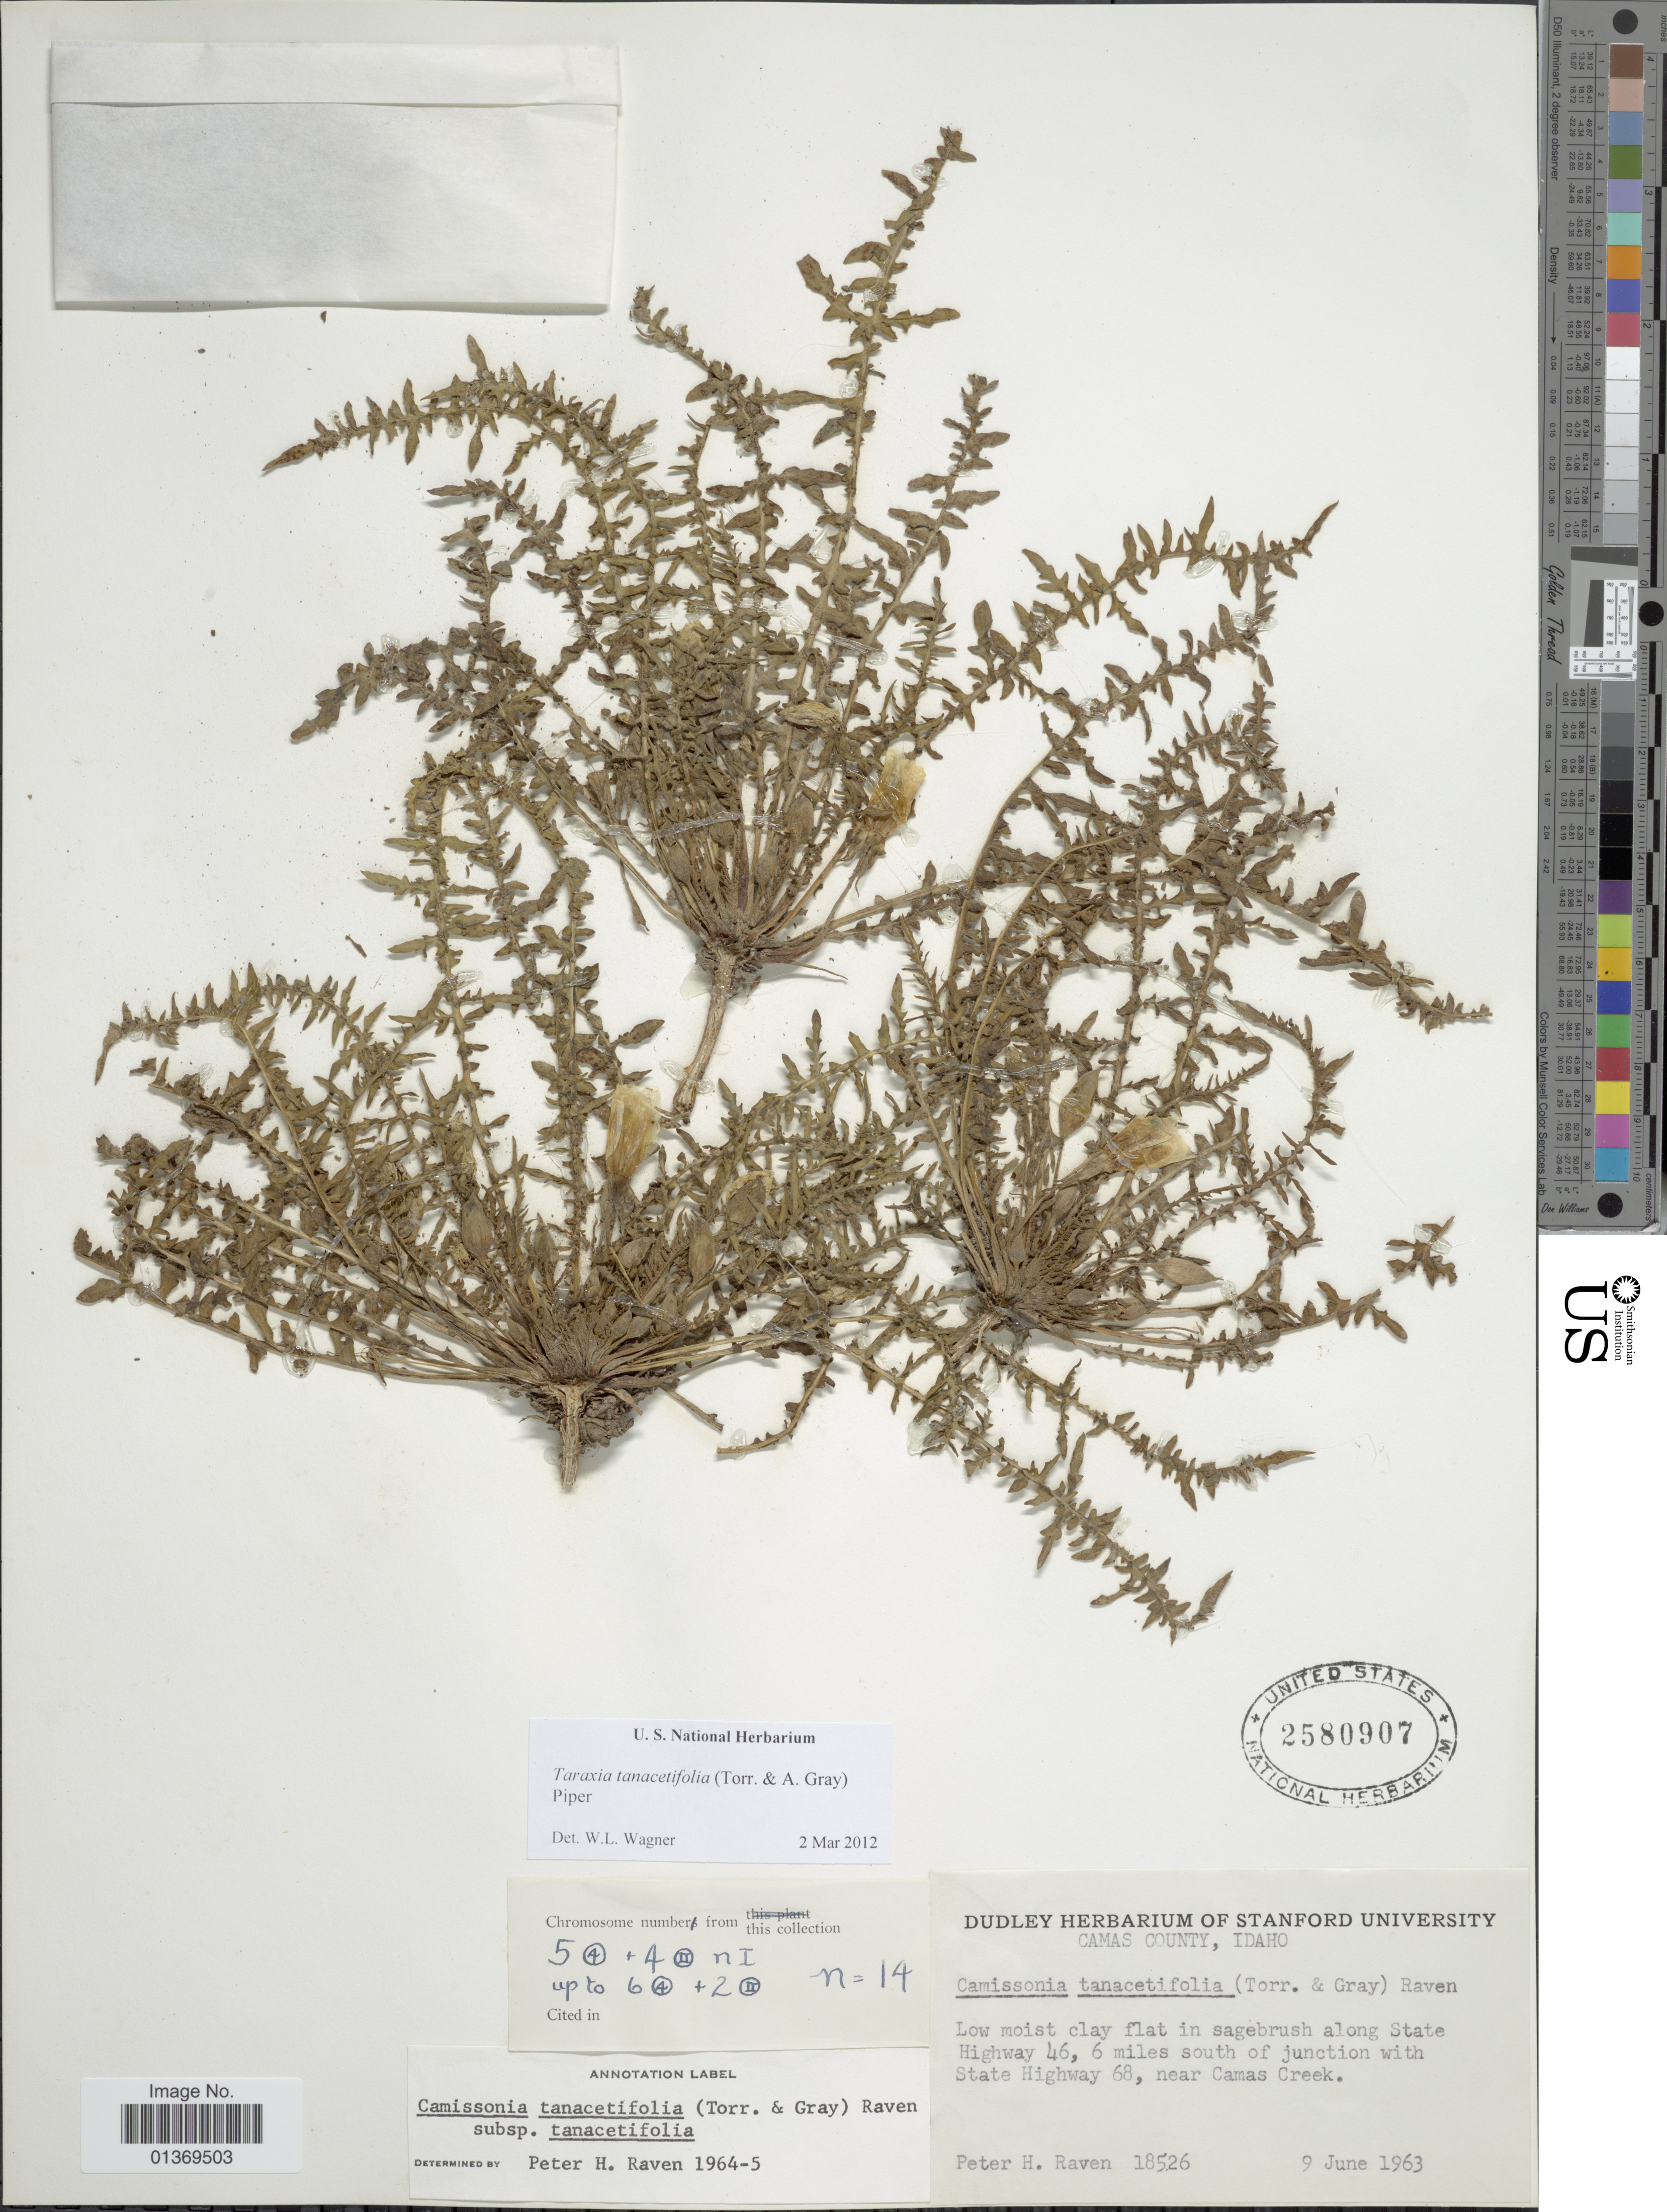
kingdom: Plantae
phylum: Tracheophyta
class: Magnoliopsida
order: Myrtales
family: Onagraceae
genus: Taraxia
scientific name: Taraxia tanacetifolia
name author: (Torr. & A. Gray) Piper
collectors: P. H. Raven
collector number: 18526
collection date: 1963-06-09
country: United States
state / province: Idaho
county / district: Camas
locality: Camas County, along State Highway 46, 6 miles south of junction with State Highway 68, near Camas Creek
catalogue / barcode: US 2580907